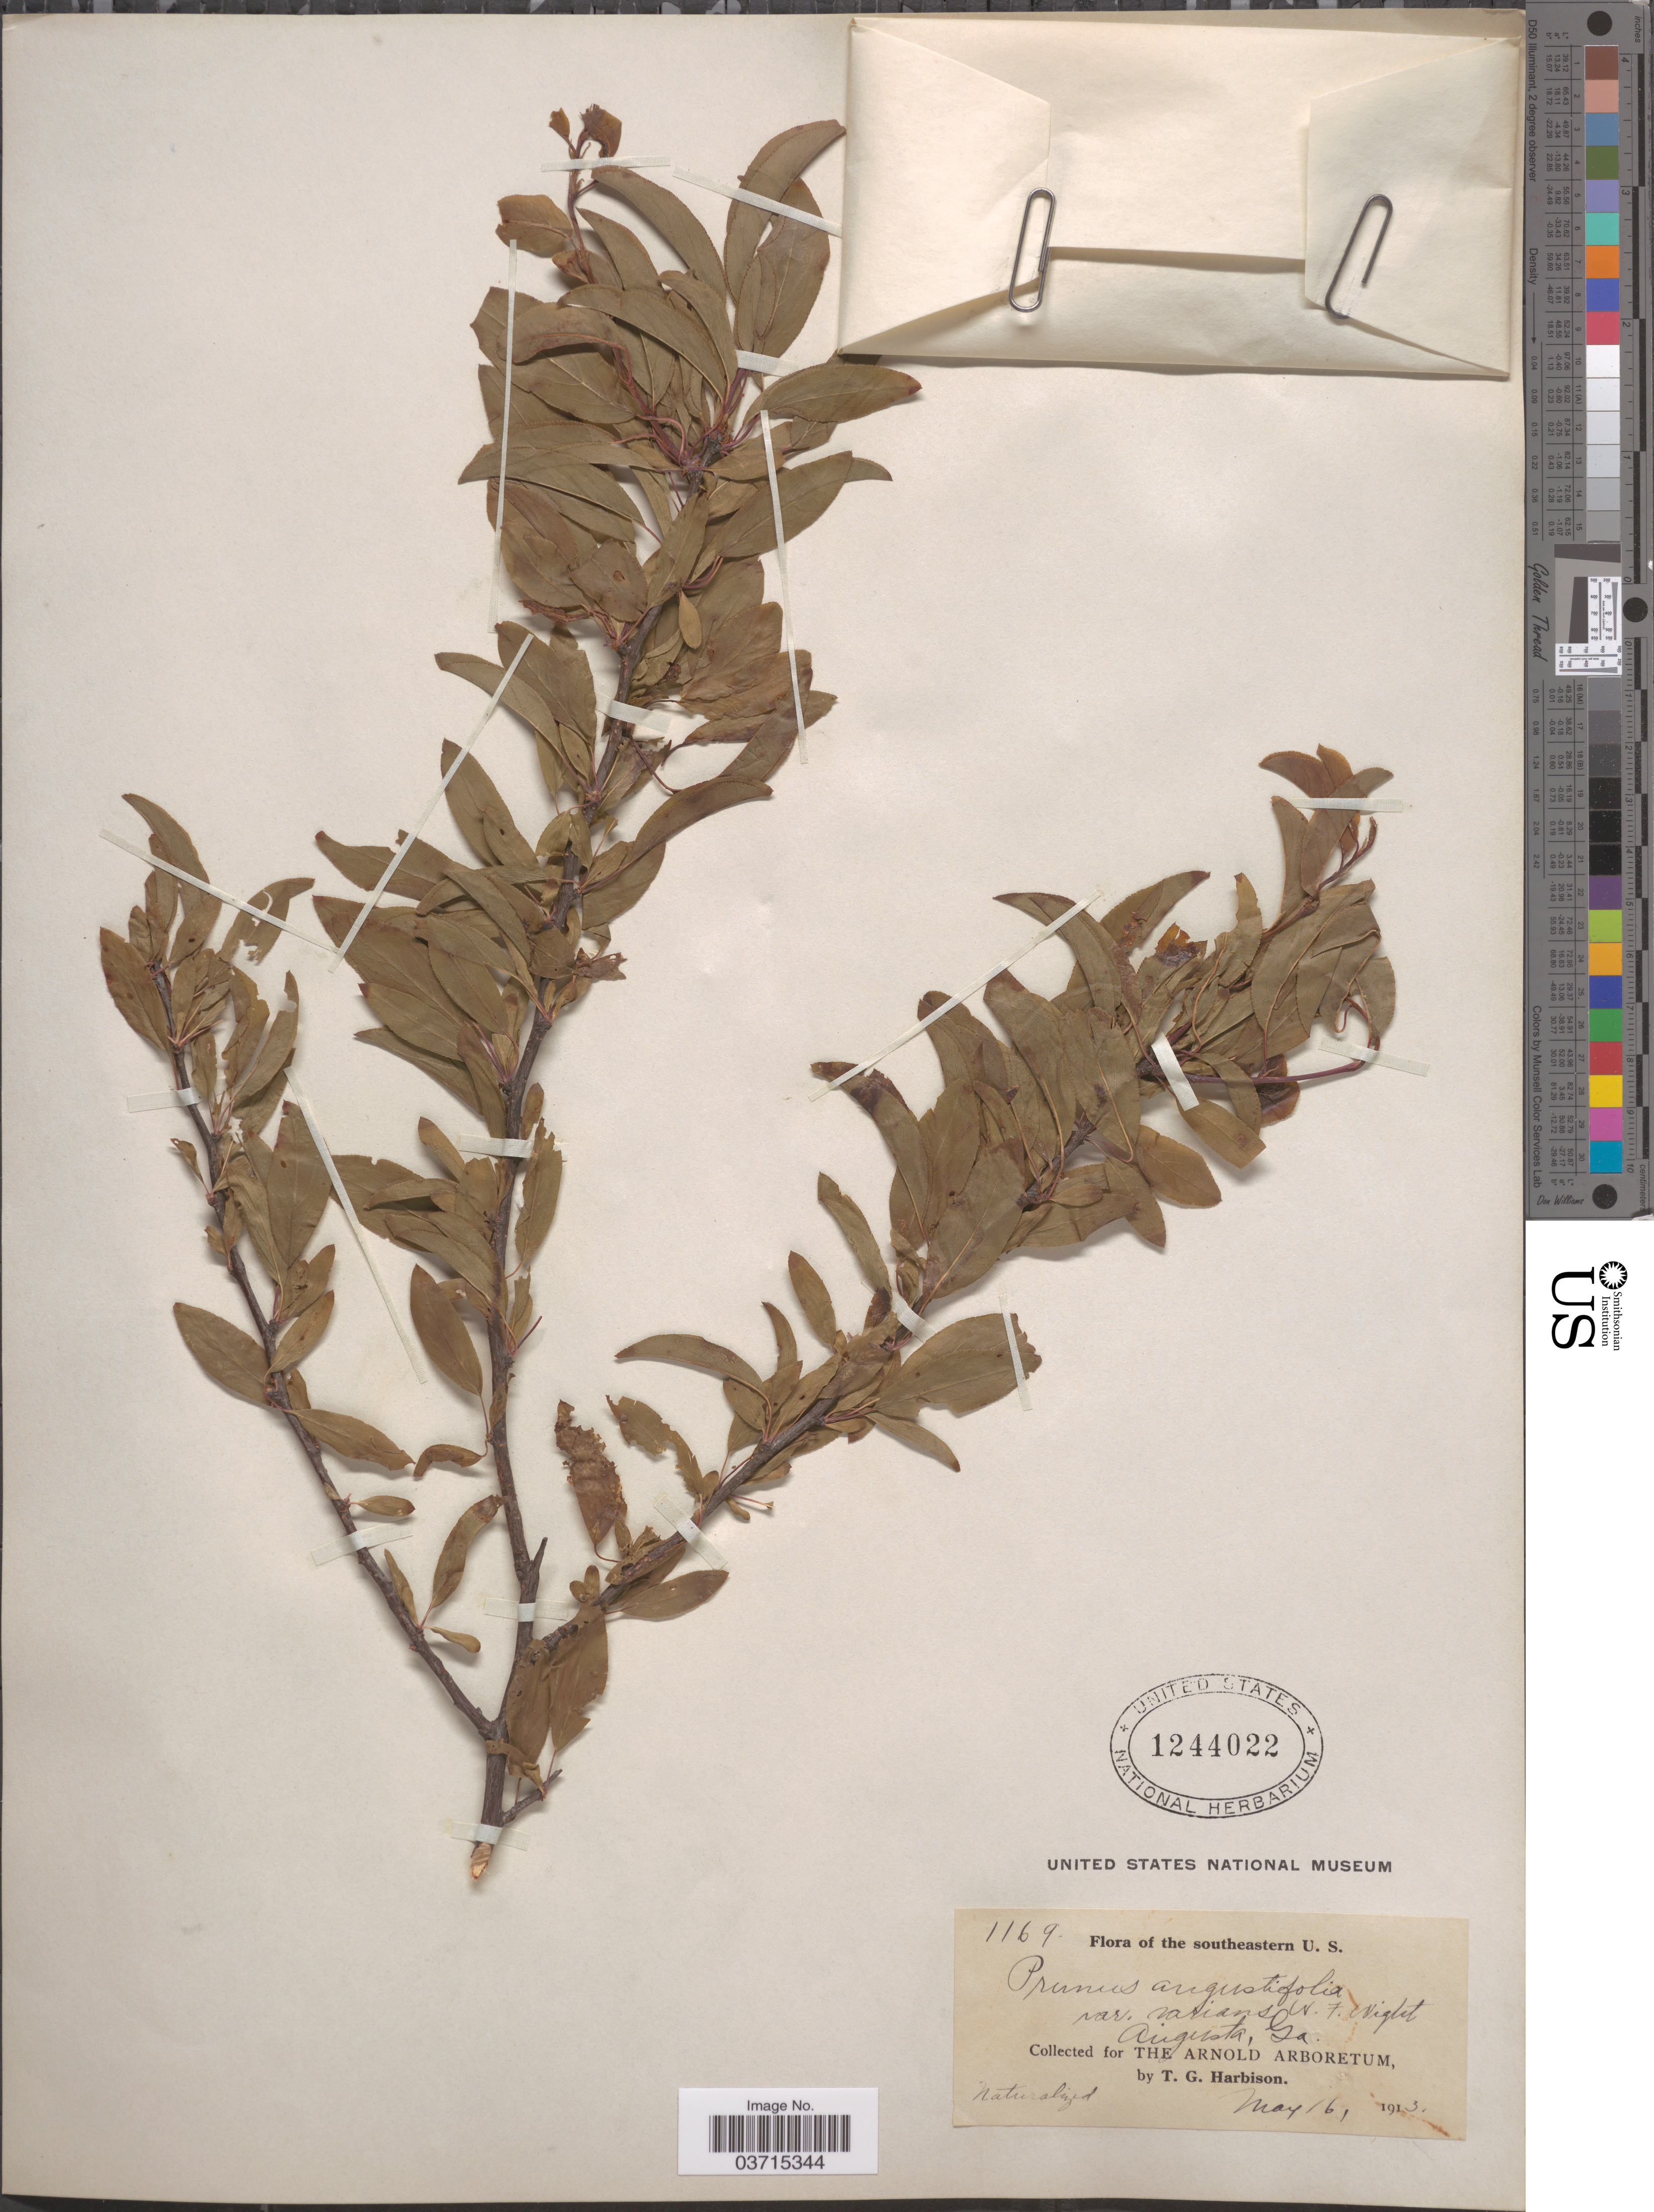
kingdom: Plantae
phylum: Tracheophyta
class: Magnoliopsida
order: Rosales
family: Rosaceae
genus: Prunus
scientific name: Prunus angustifolia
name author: Marshall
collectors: T. Harbison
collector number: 1169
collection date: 1913-05-16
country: United States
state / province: Georgia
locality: The Southeastern U.S. Augusta.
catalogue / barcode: US 1244022